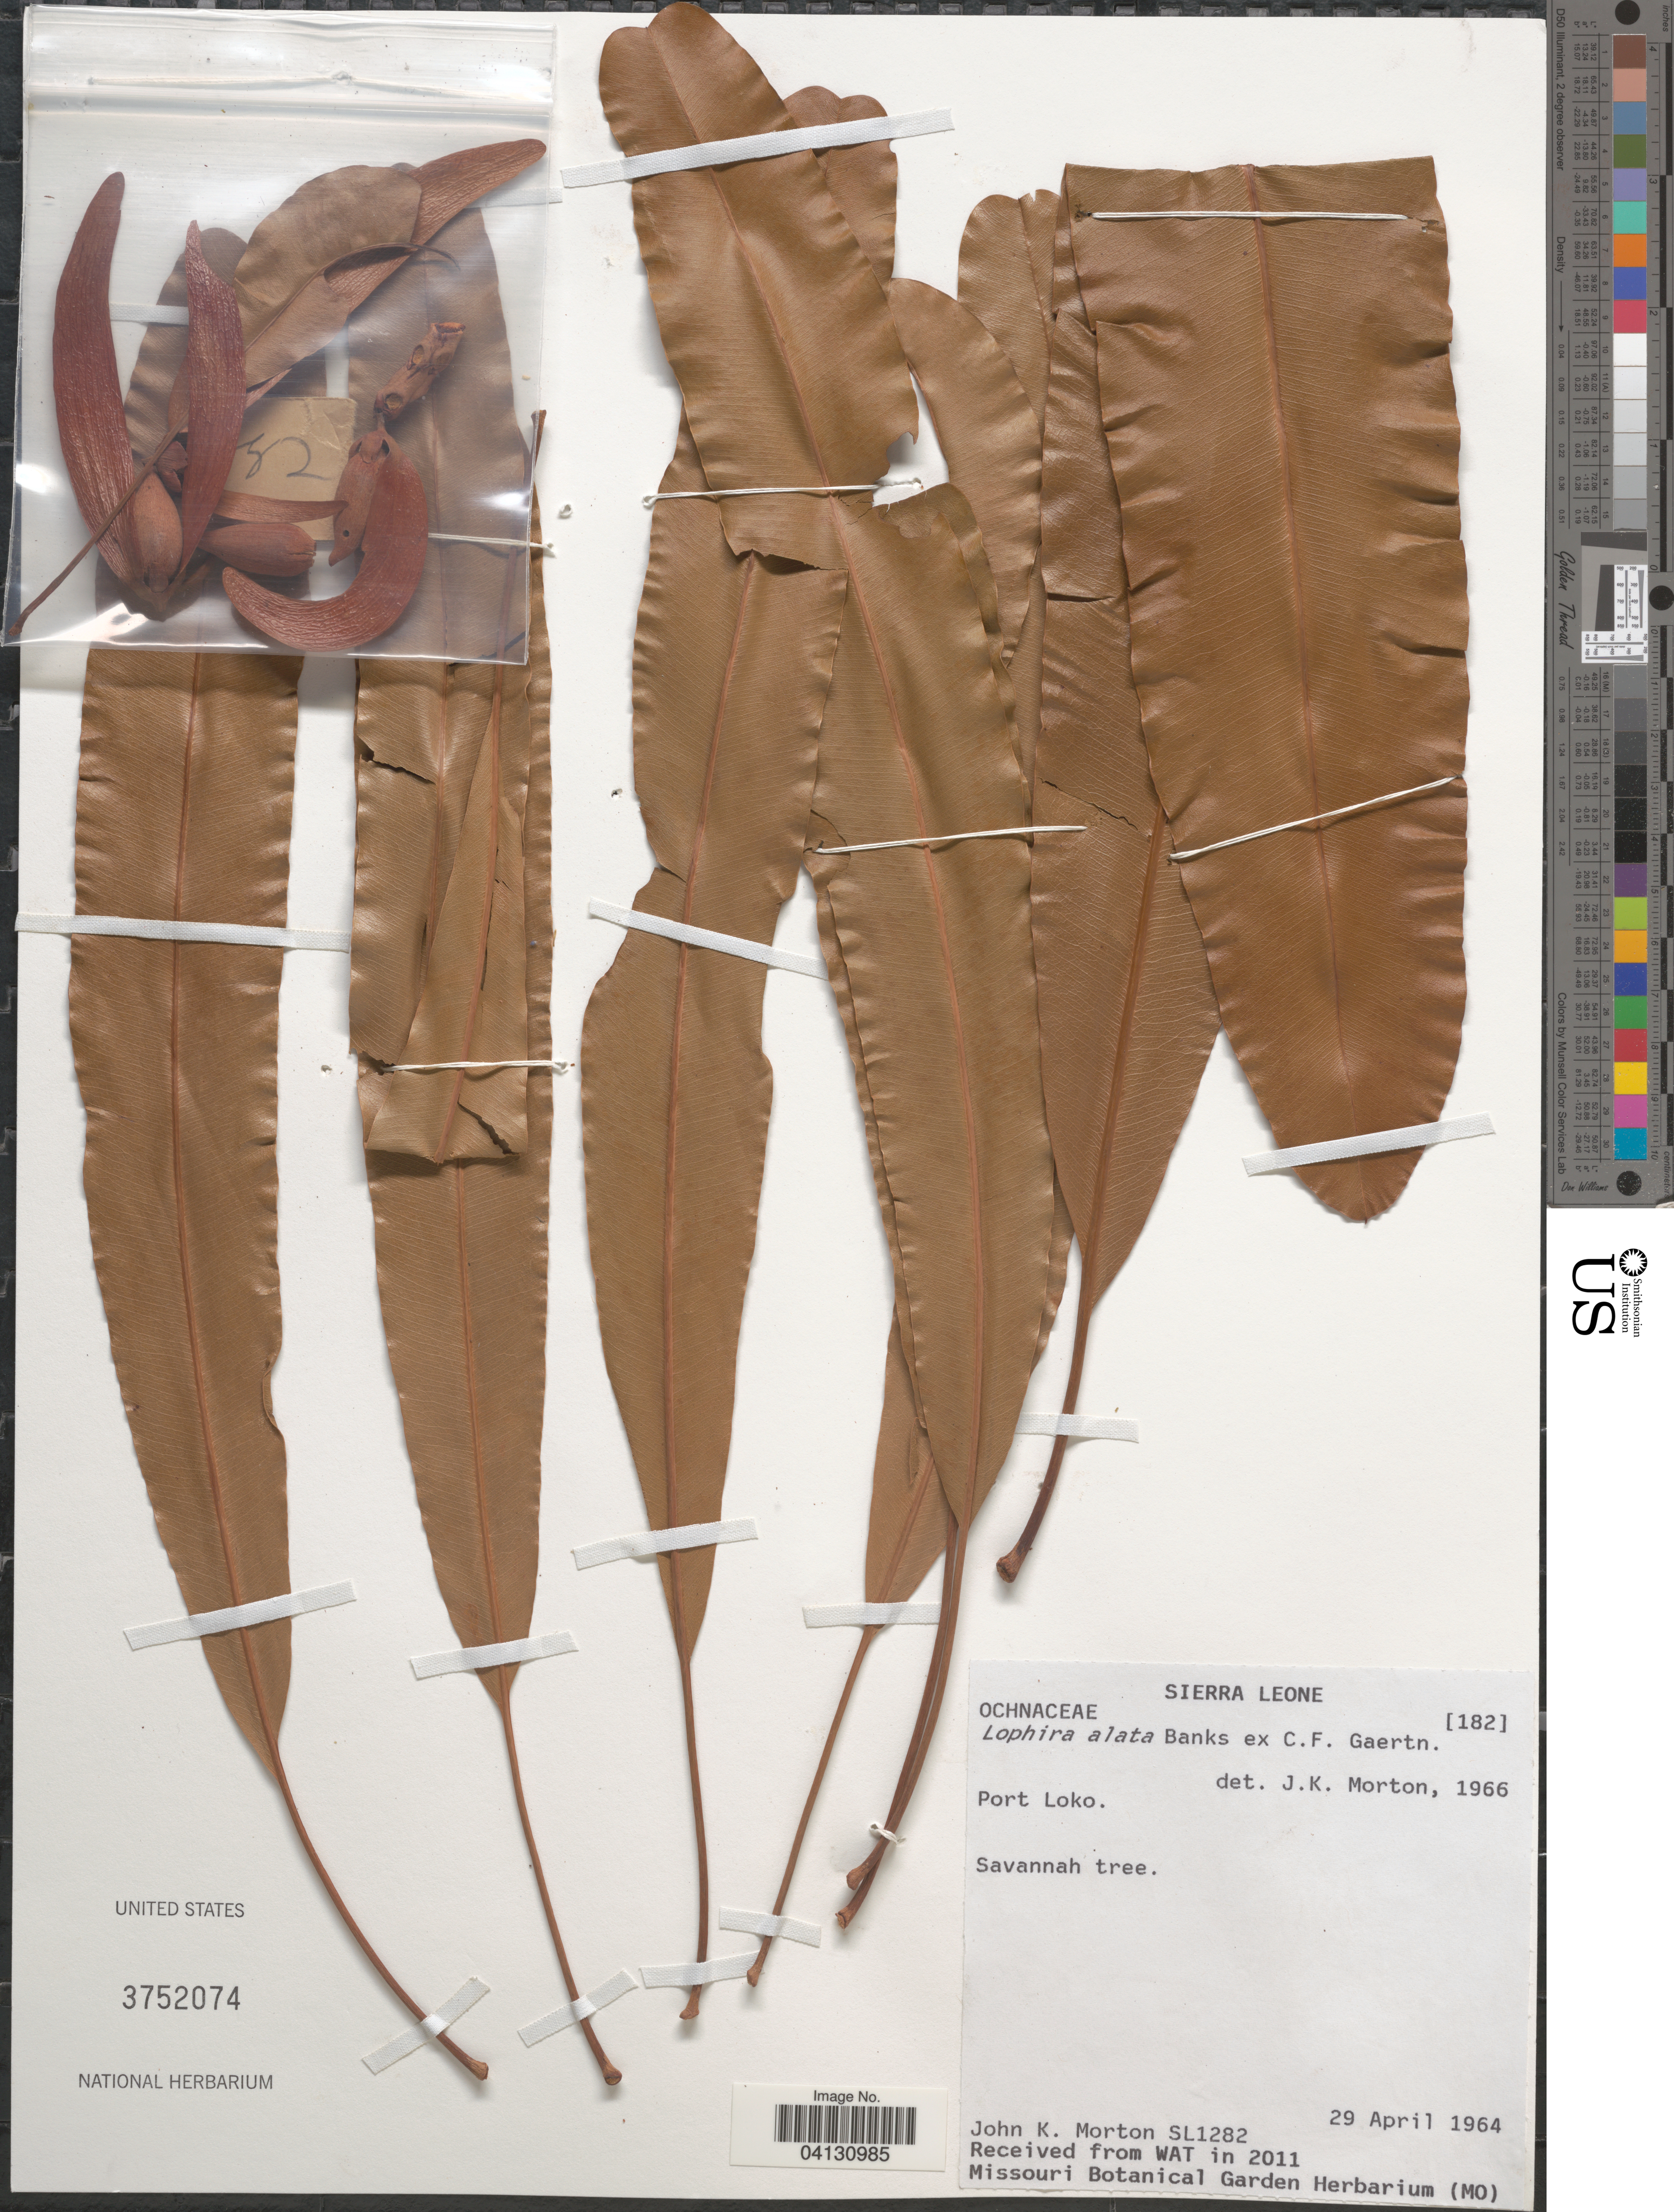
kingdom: Plantae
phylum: Tracheophyta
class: Magnoliopsida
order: Malpighiales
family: Ochnaceae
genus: Lophira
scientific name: Lophira alata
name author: Banks ex C.F. Gaertn.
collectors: J. K. Morton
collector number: SL1282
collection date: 1964-04-29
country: Sierra Leone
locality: Port Loko.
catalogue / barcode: US 3752074